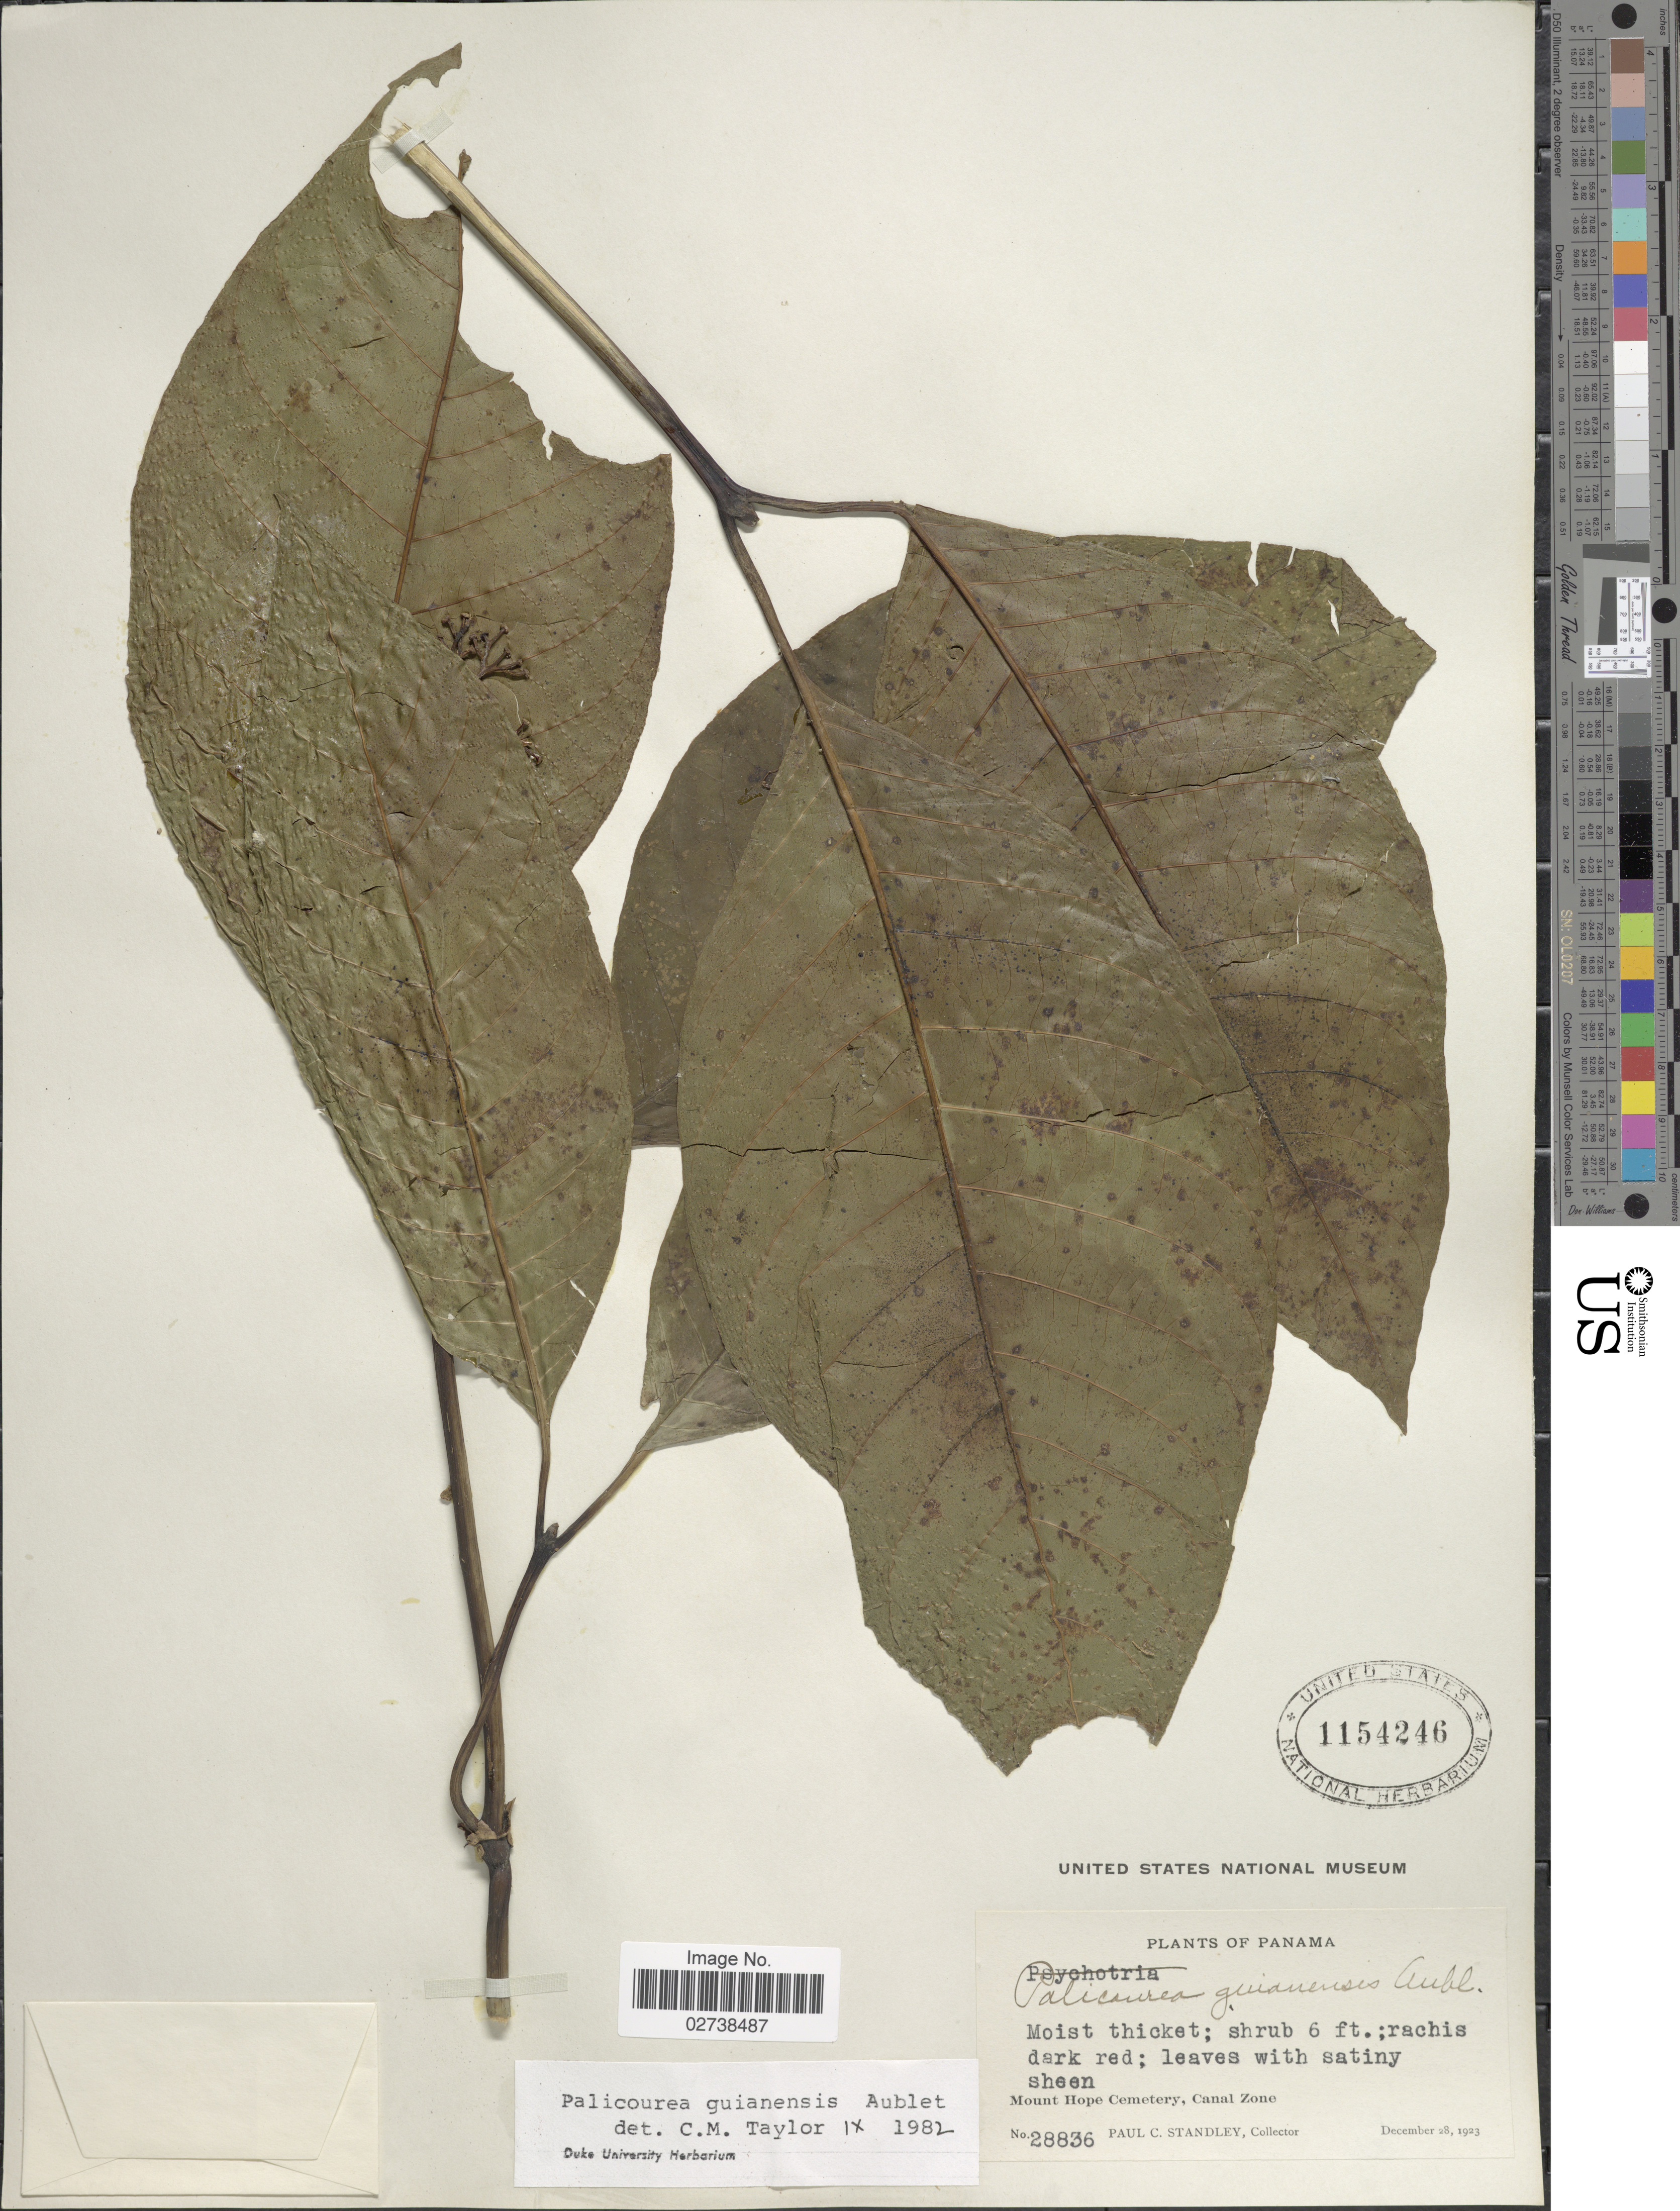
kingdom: Plantae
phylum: Tracheophyta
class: Magnoliopsida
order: Gentianales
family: Rubiaceae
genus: Palicourea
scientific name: Palicourea guianensis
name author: Aubl.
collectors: P. C. Standley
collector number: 28836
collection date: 1923-12-28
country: Panama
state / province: Colón / Panamá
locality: Mount Hope Cemetery, Canal Zone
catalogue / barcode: US 1154246